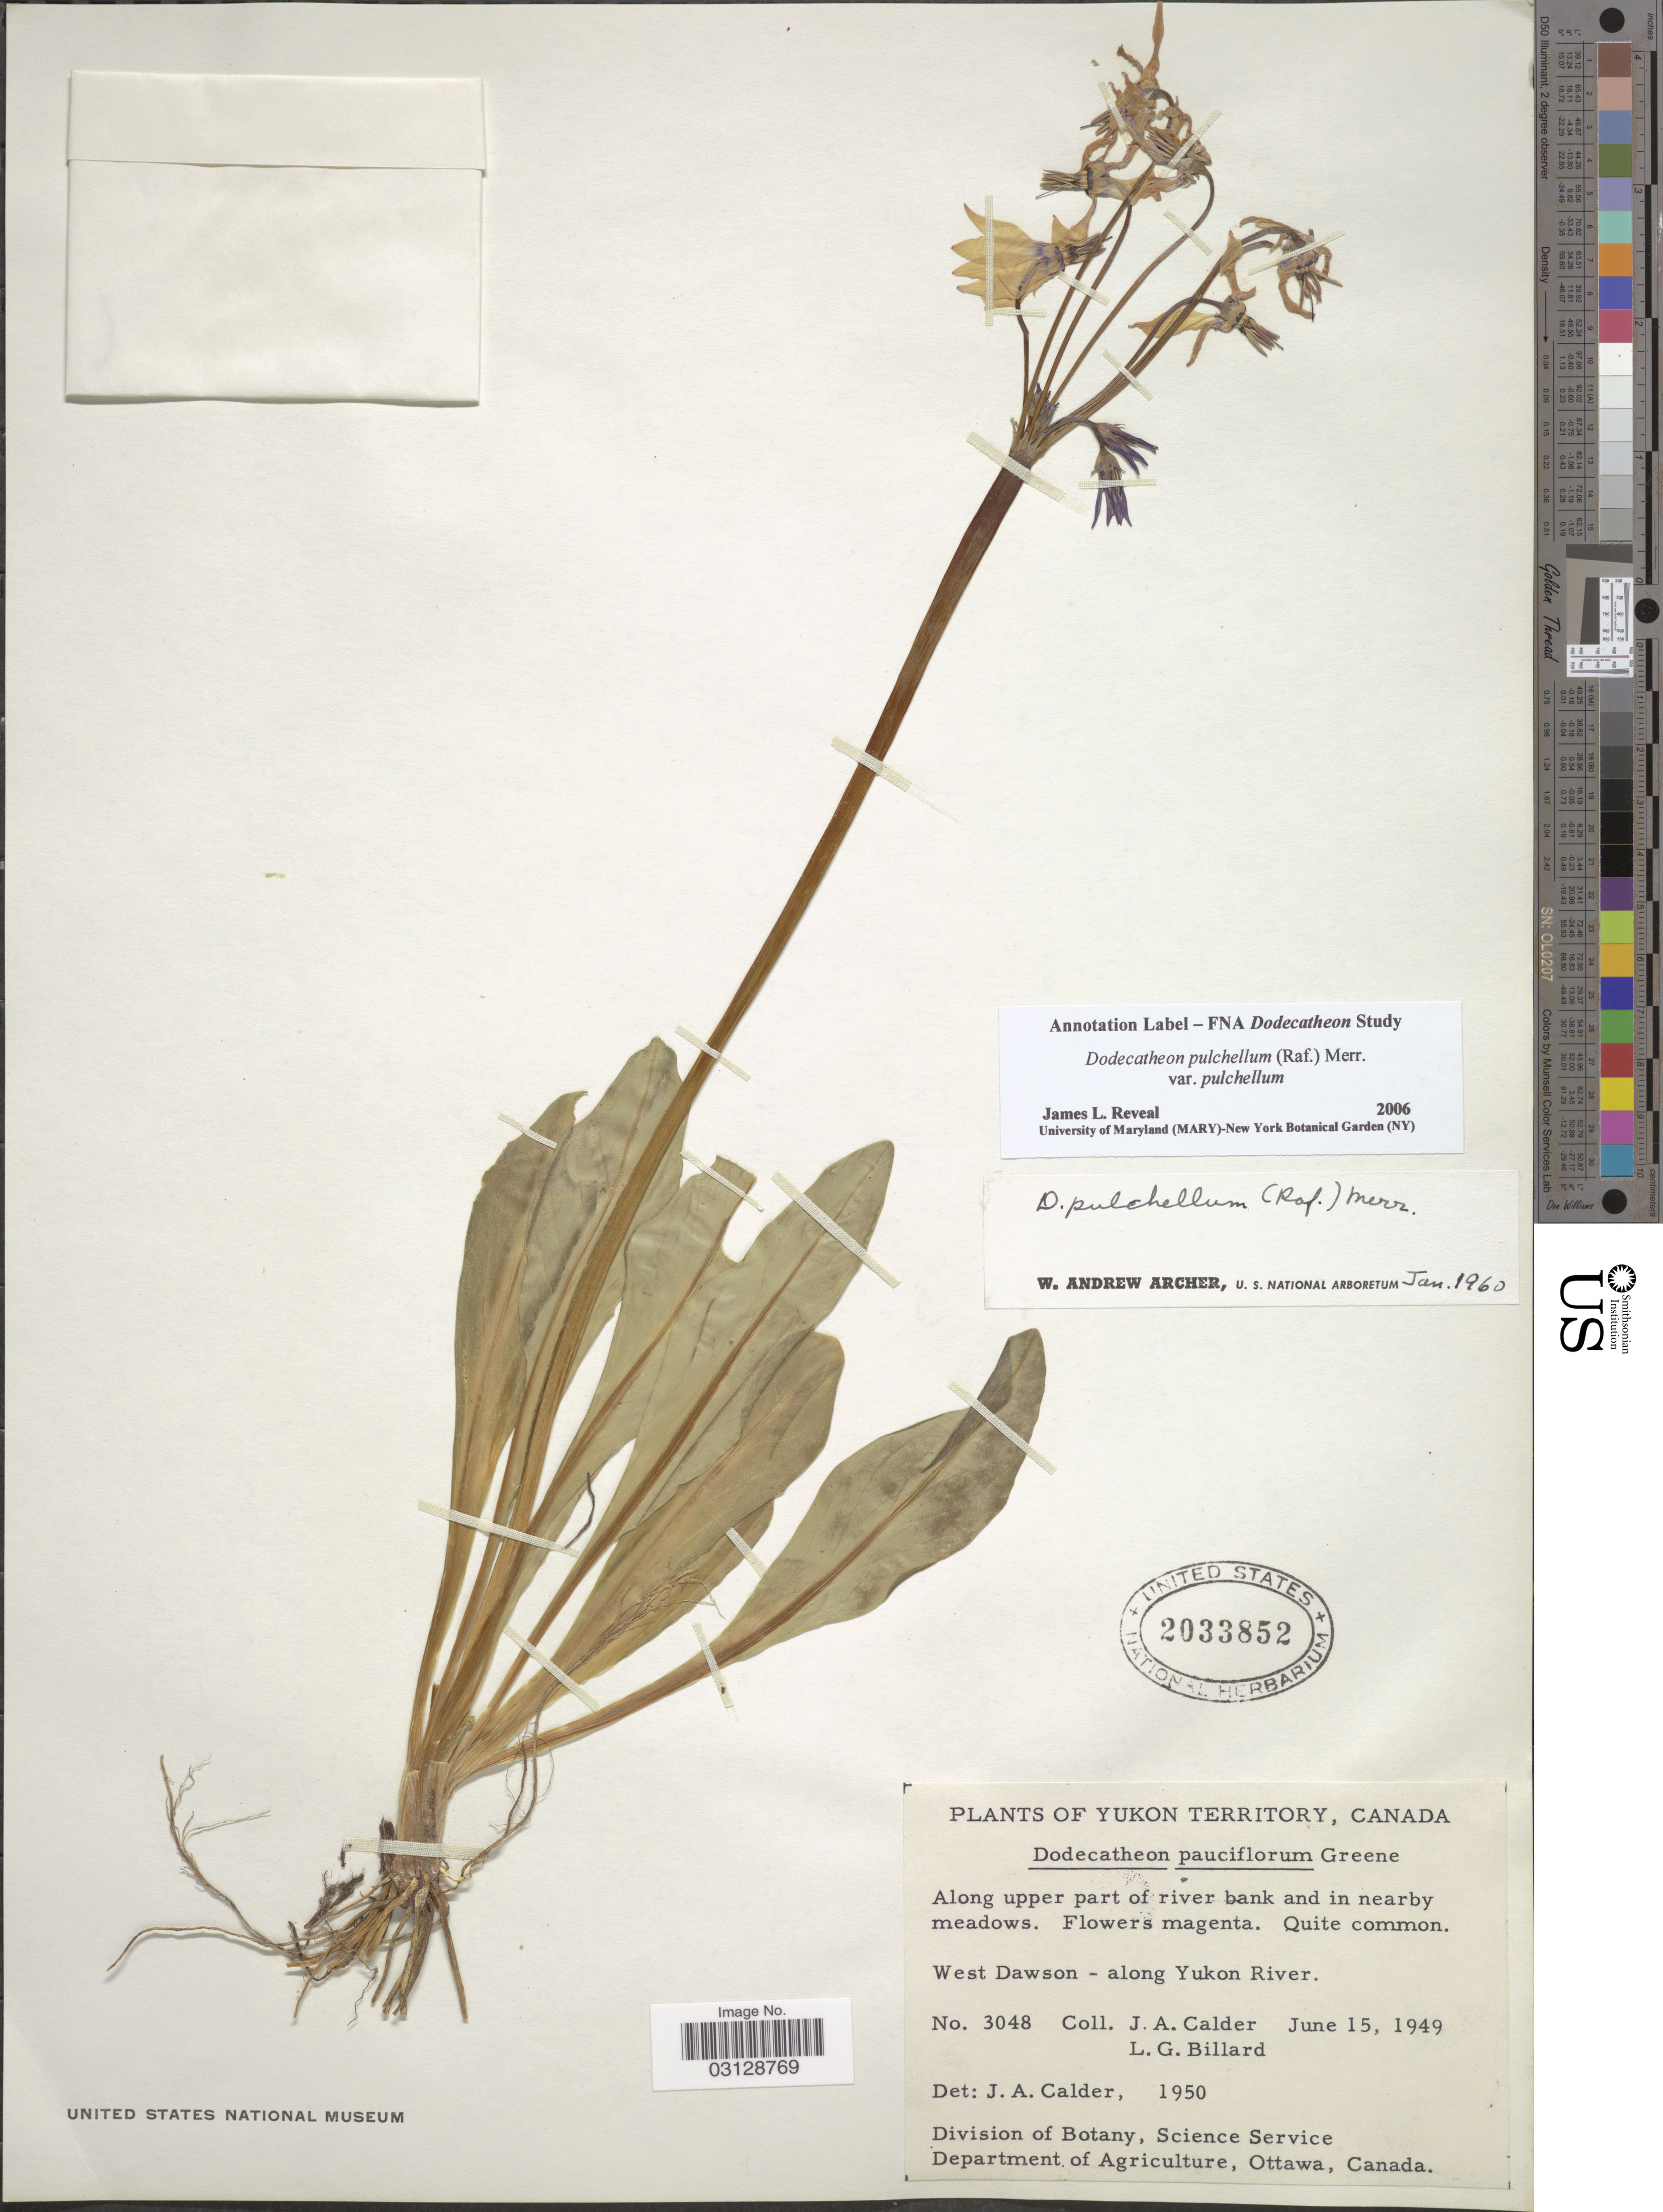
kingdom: Plantae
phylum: Tracheophyta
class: Magnoliopsida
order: Ericales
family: Primulaceae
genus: Dodecatheon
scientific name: Dodecatheon pulchellum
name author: (Raf.) Merr.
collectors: J. A. Calder & L. Billard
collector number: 3048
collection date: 1949-06-15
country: Canada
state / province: Yukon Territory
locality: West Dawson - along Yukon River.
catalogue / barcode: US 2033852